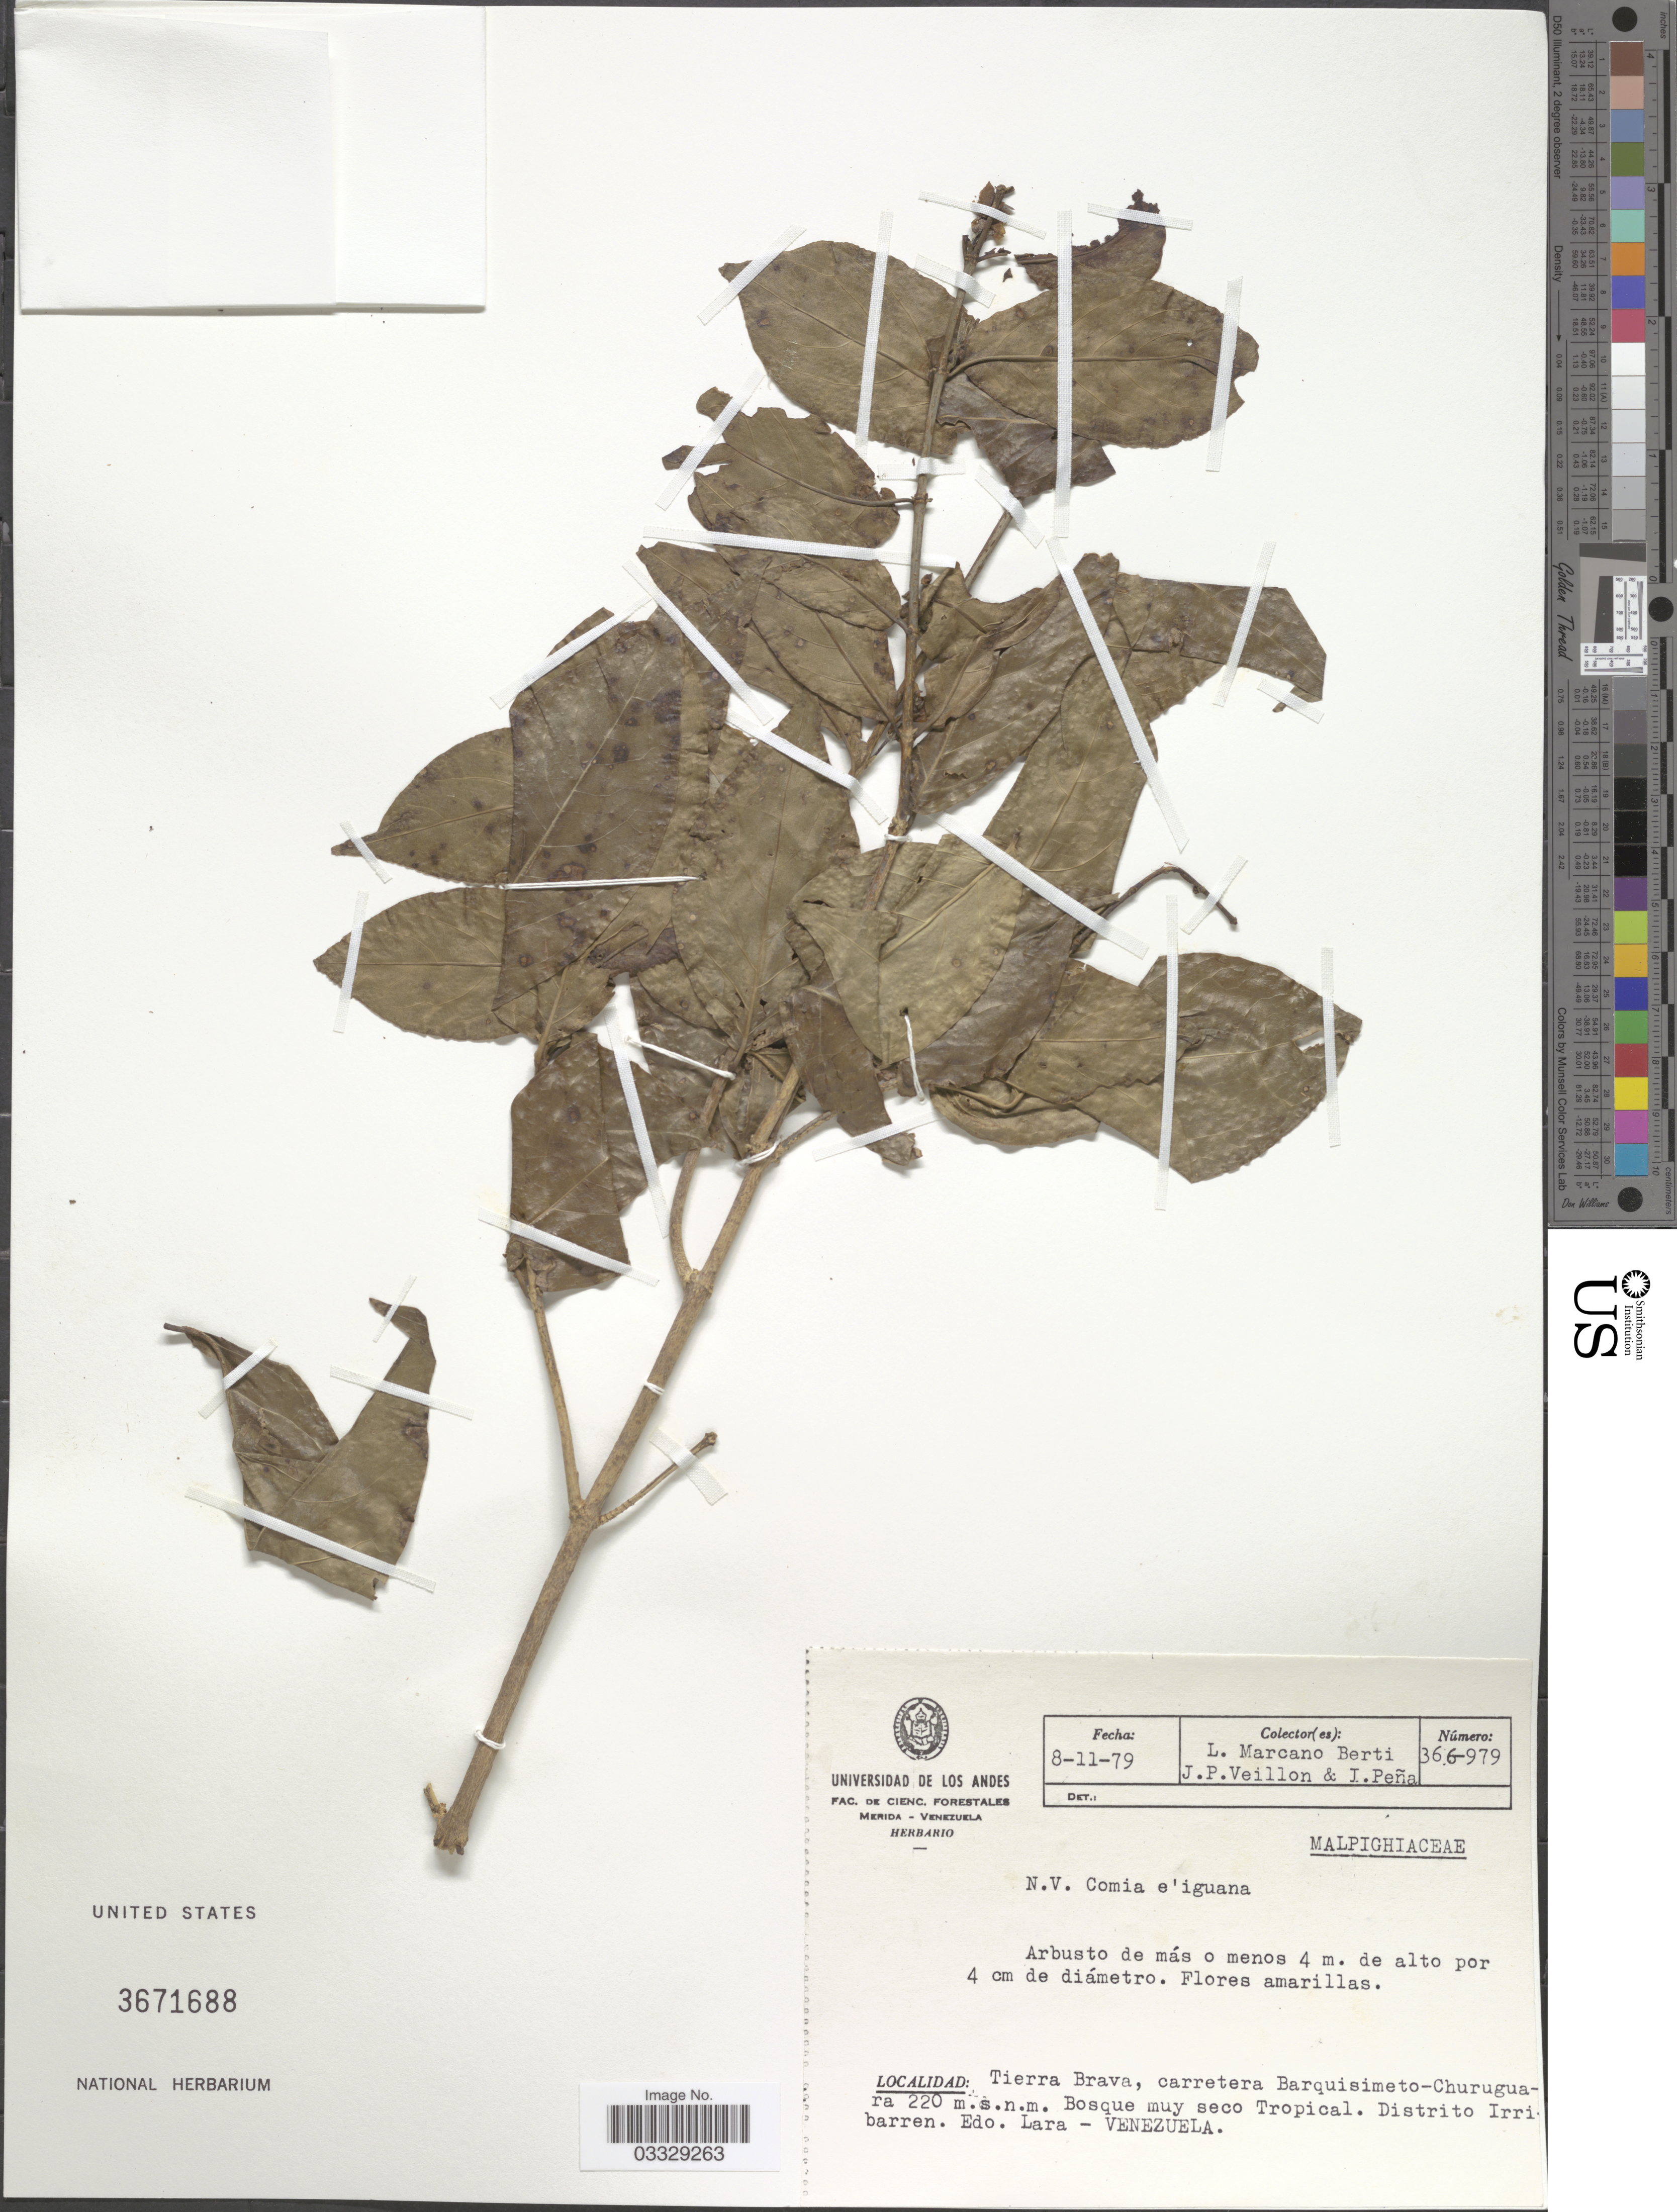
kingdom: Plantae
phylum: Tracheophyta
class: Magnoliopsida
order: Malpighiales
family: Malpighiaceae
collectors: L. Marcano-Berti, J. Veillon & I. Pena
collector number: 366-979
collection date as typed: Transcribed d/m/y: 8/11/79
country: Venezuela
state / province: Lara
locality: Tierra Brava, carretera Barquisimeto-Churuguara. Bosque muy seco Tropical. Distrito Irribarren.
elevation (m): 220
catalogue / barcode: US 3671688